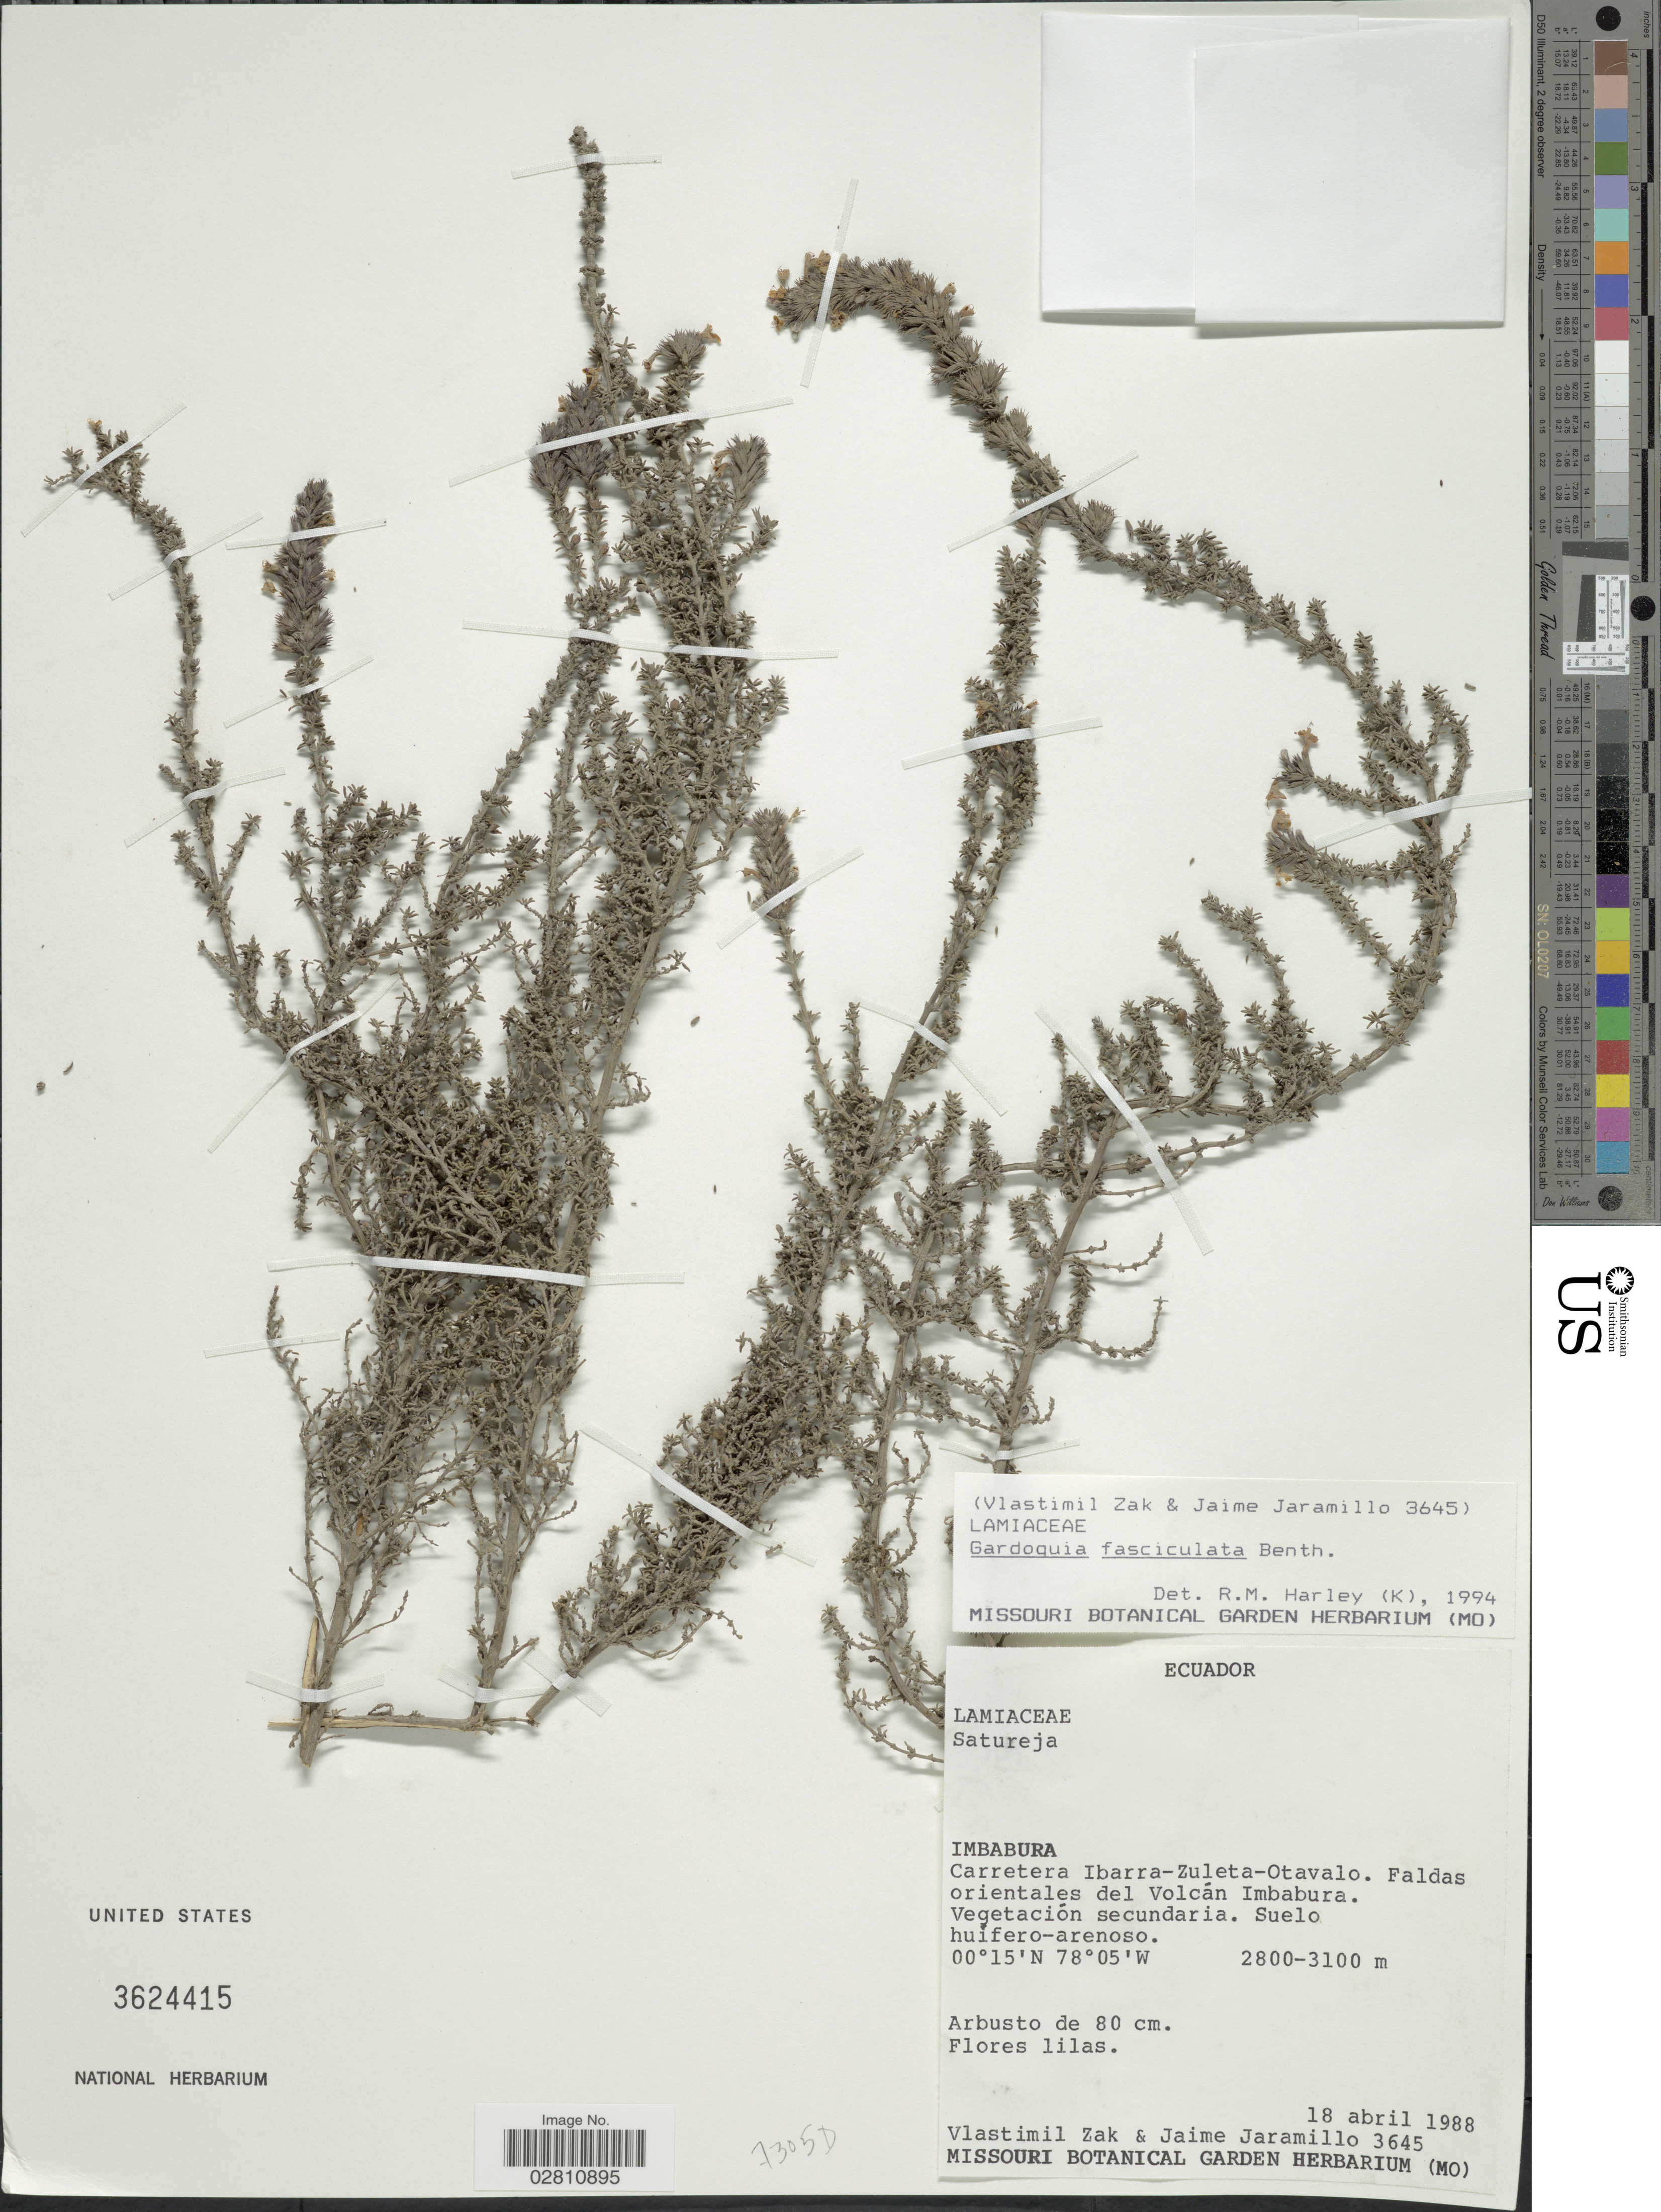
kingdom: Plantae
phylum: Tracheophyta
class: Magnoliopsida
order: Lamiales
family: Lamiaceae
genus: Clinopodium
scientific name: Clinopodium fasciculatum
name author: (Benth.) Govaerts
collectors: V. Zak & J. Jaramillo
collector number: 3645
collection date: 1988-04-18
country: Ecuador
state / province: Imbabura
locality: Carrtera Ibarra-Zuleta-Otavalo. Faldas orientales del Volcán Imbabura.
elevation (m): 2800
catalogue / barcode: US 3624415